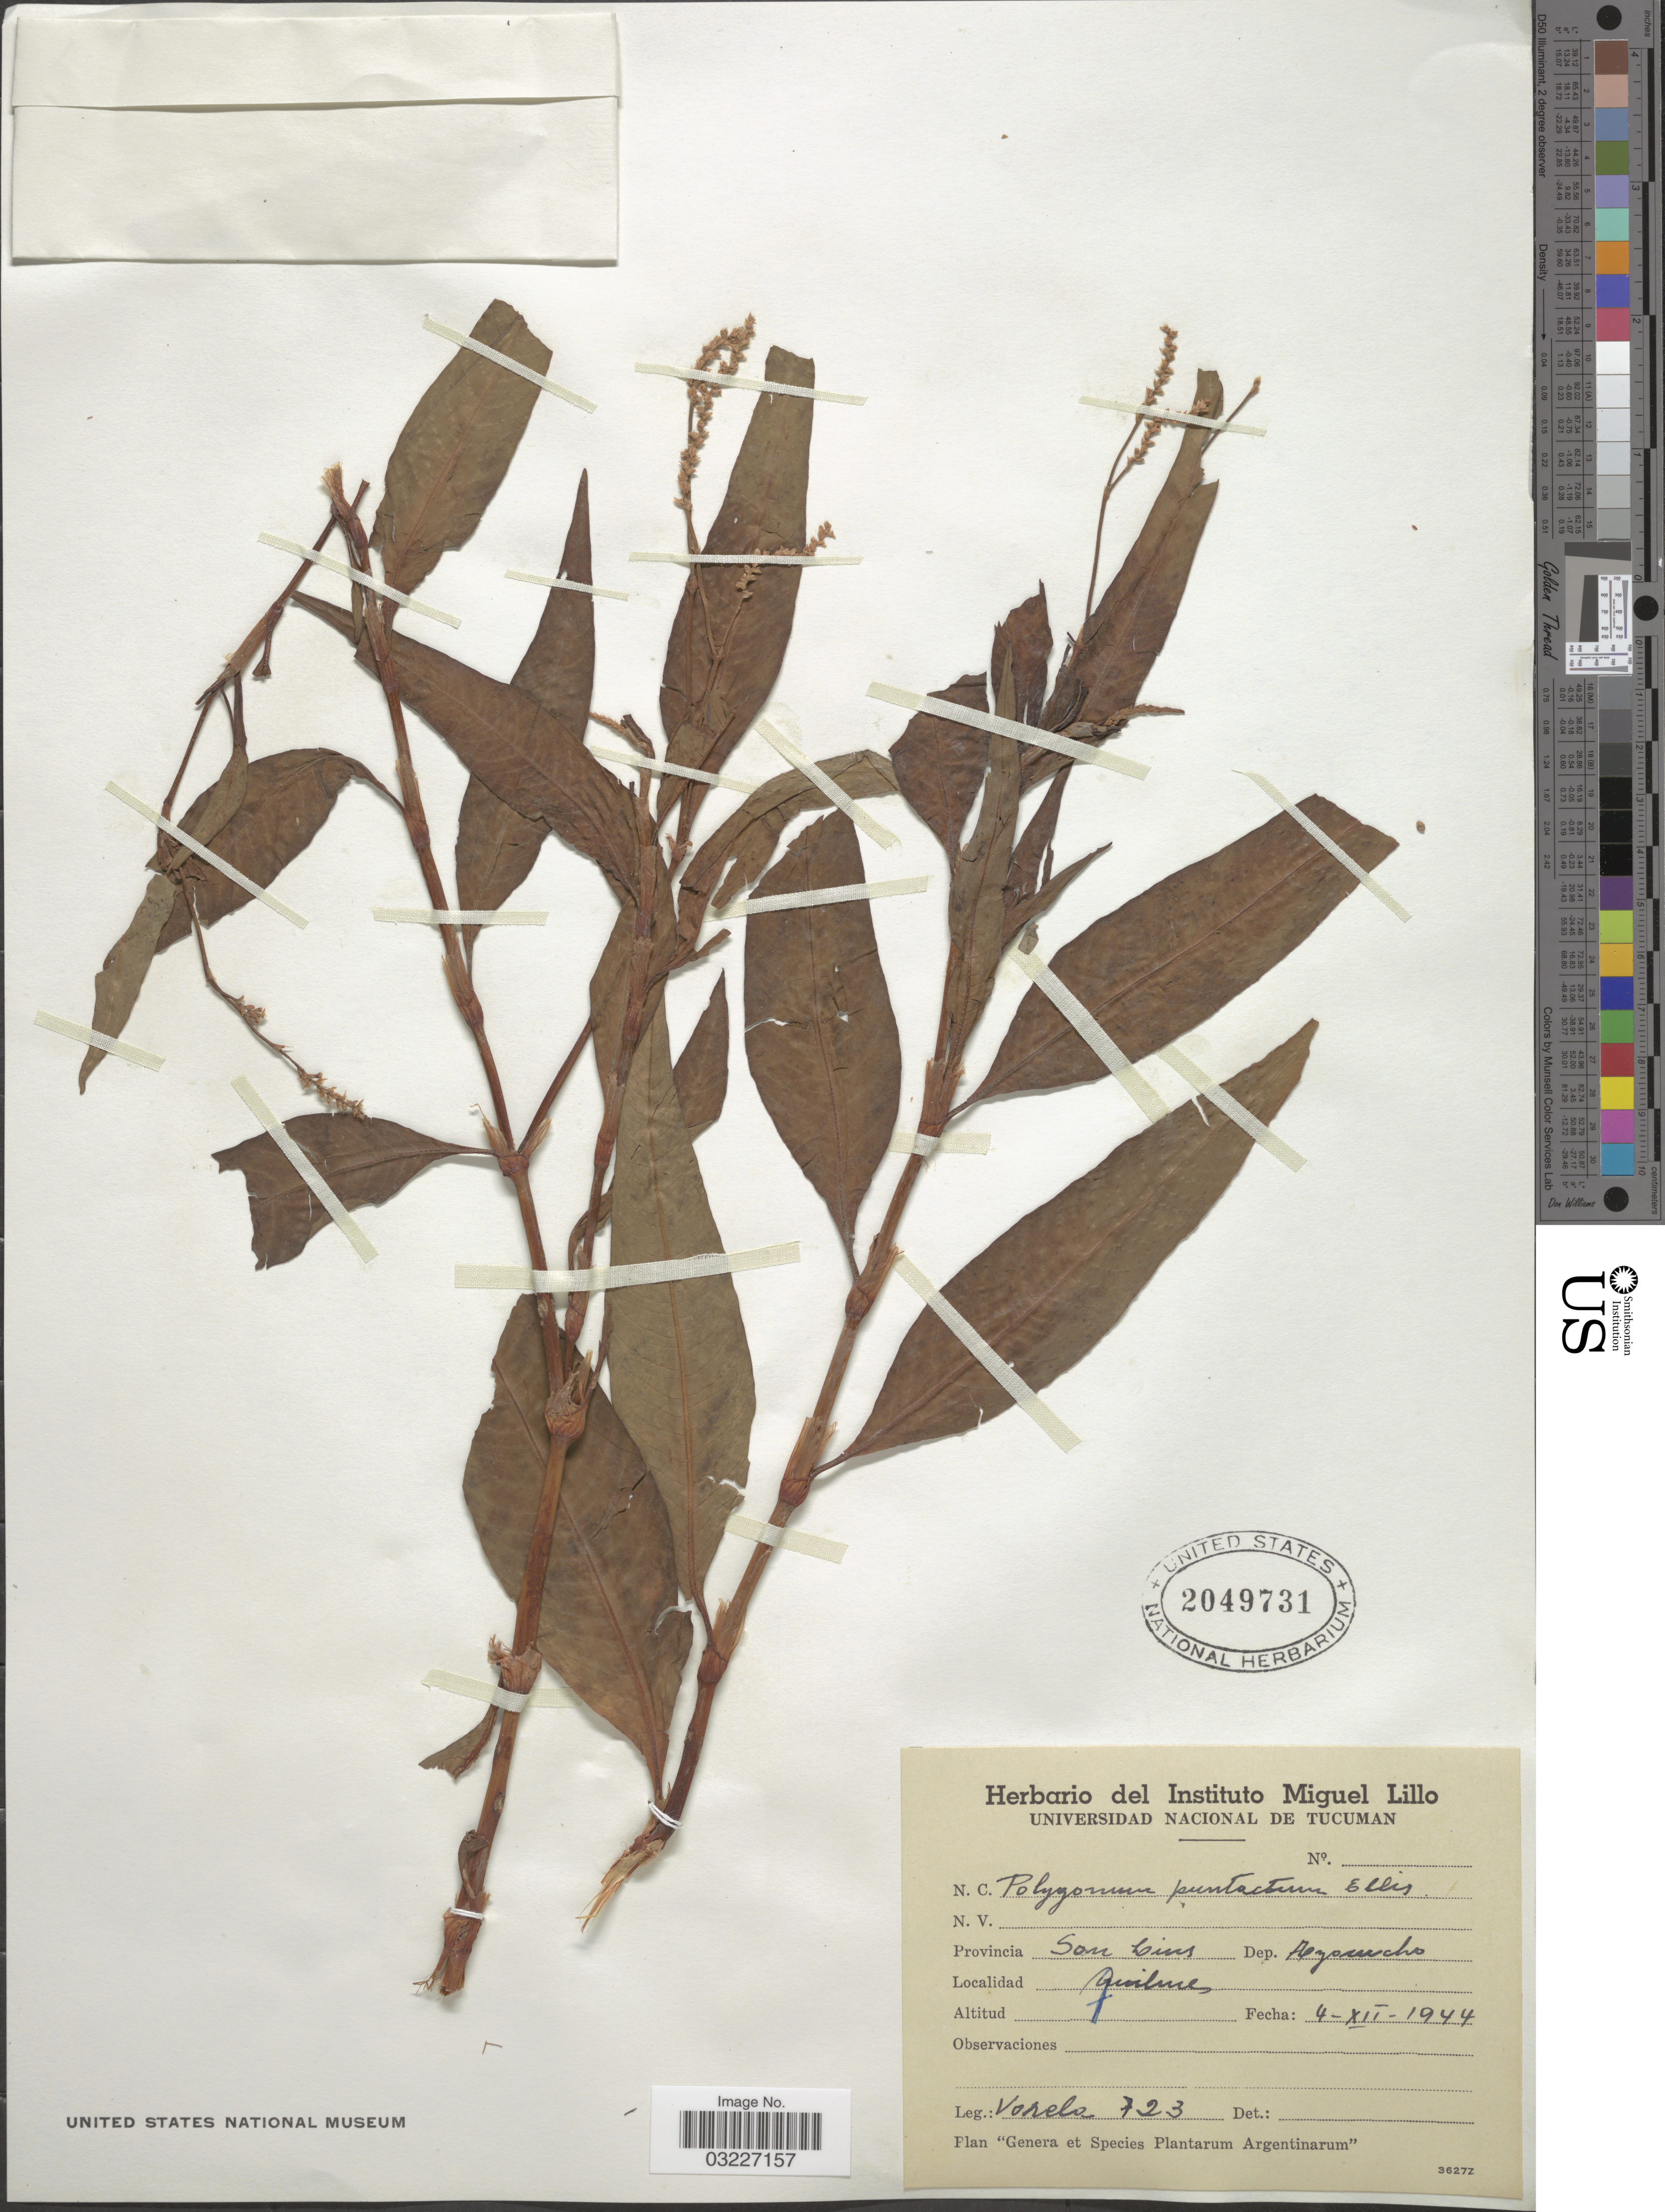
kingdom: Plantae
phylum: Tracheophyta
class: Magnoliopsida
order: Caryophyllales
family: Polygonaceae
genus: Polygonum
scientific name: Polygonum punctatum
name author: Elliott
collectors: -. Varela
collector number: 723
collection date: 1944-12-04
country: Peru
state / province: Ayacucho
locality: Provincia San Luis. Dep. Ayacucho. Quilmes.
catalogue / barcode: US 2049731